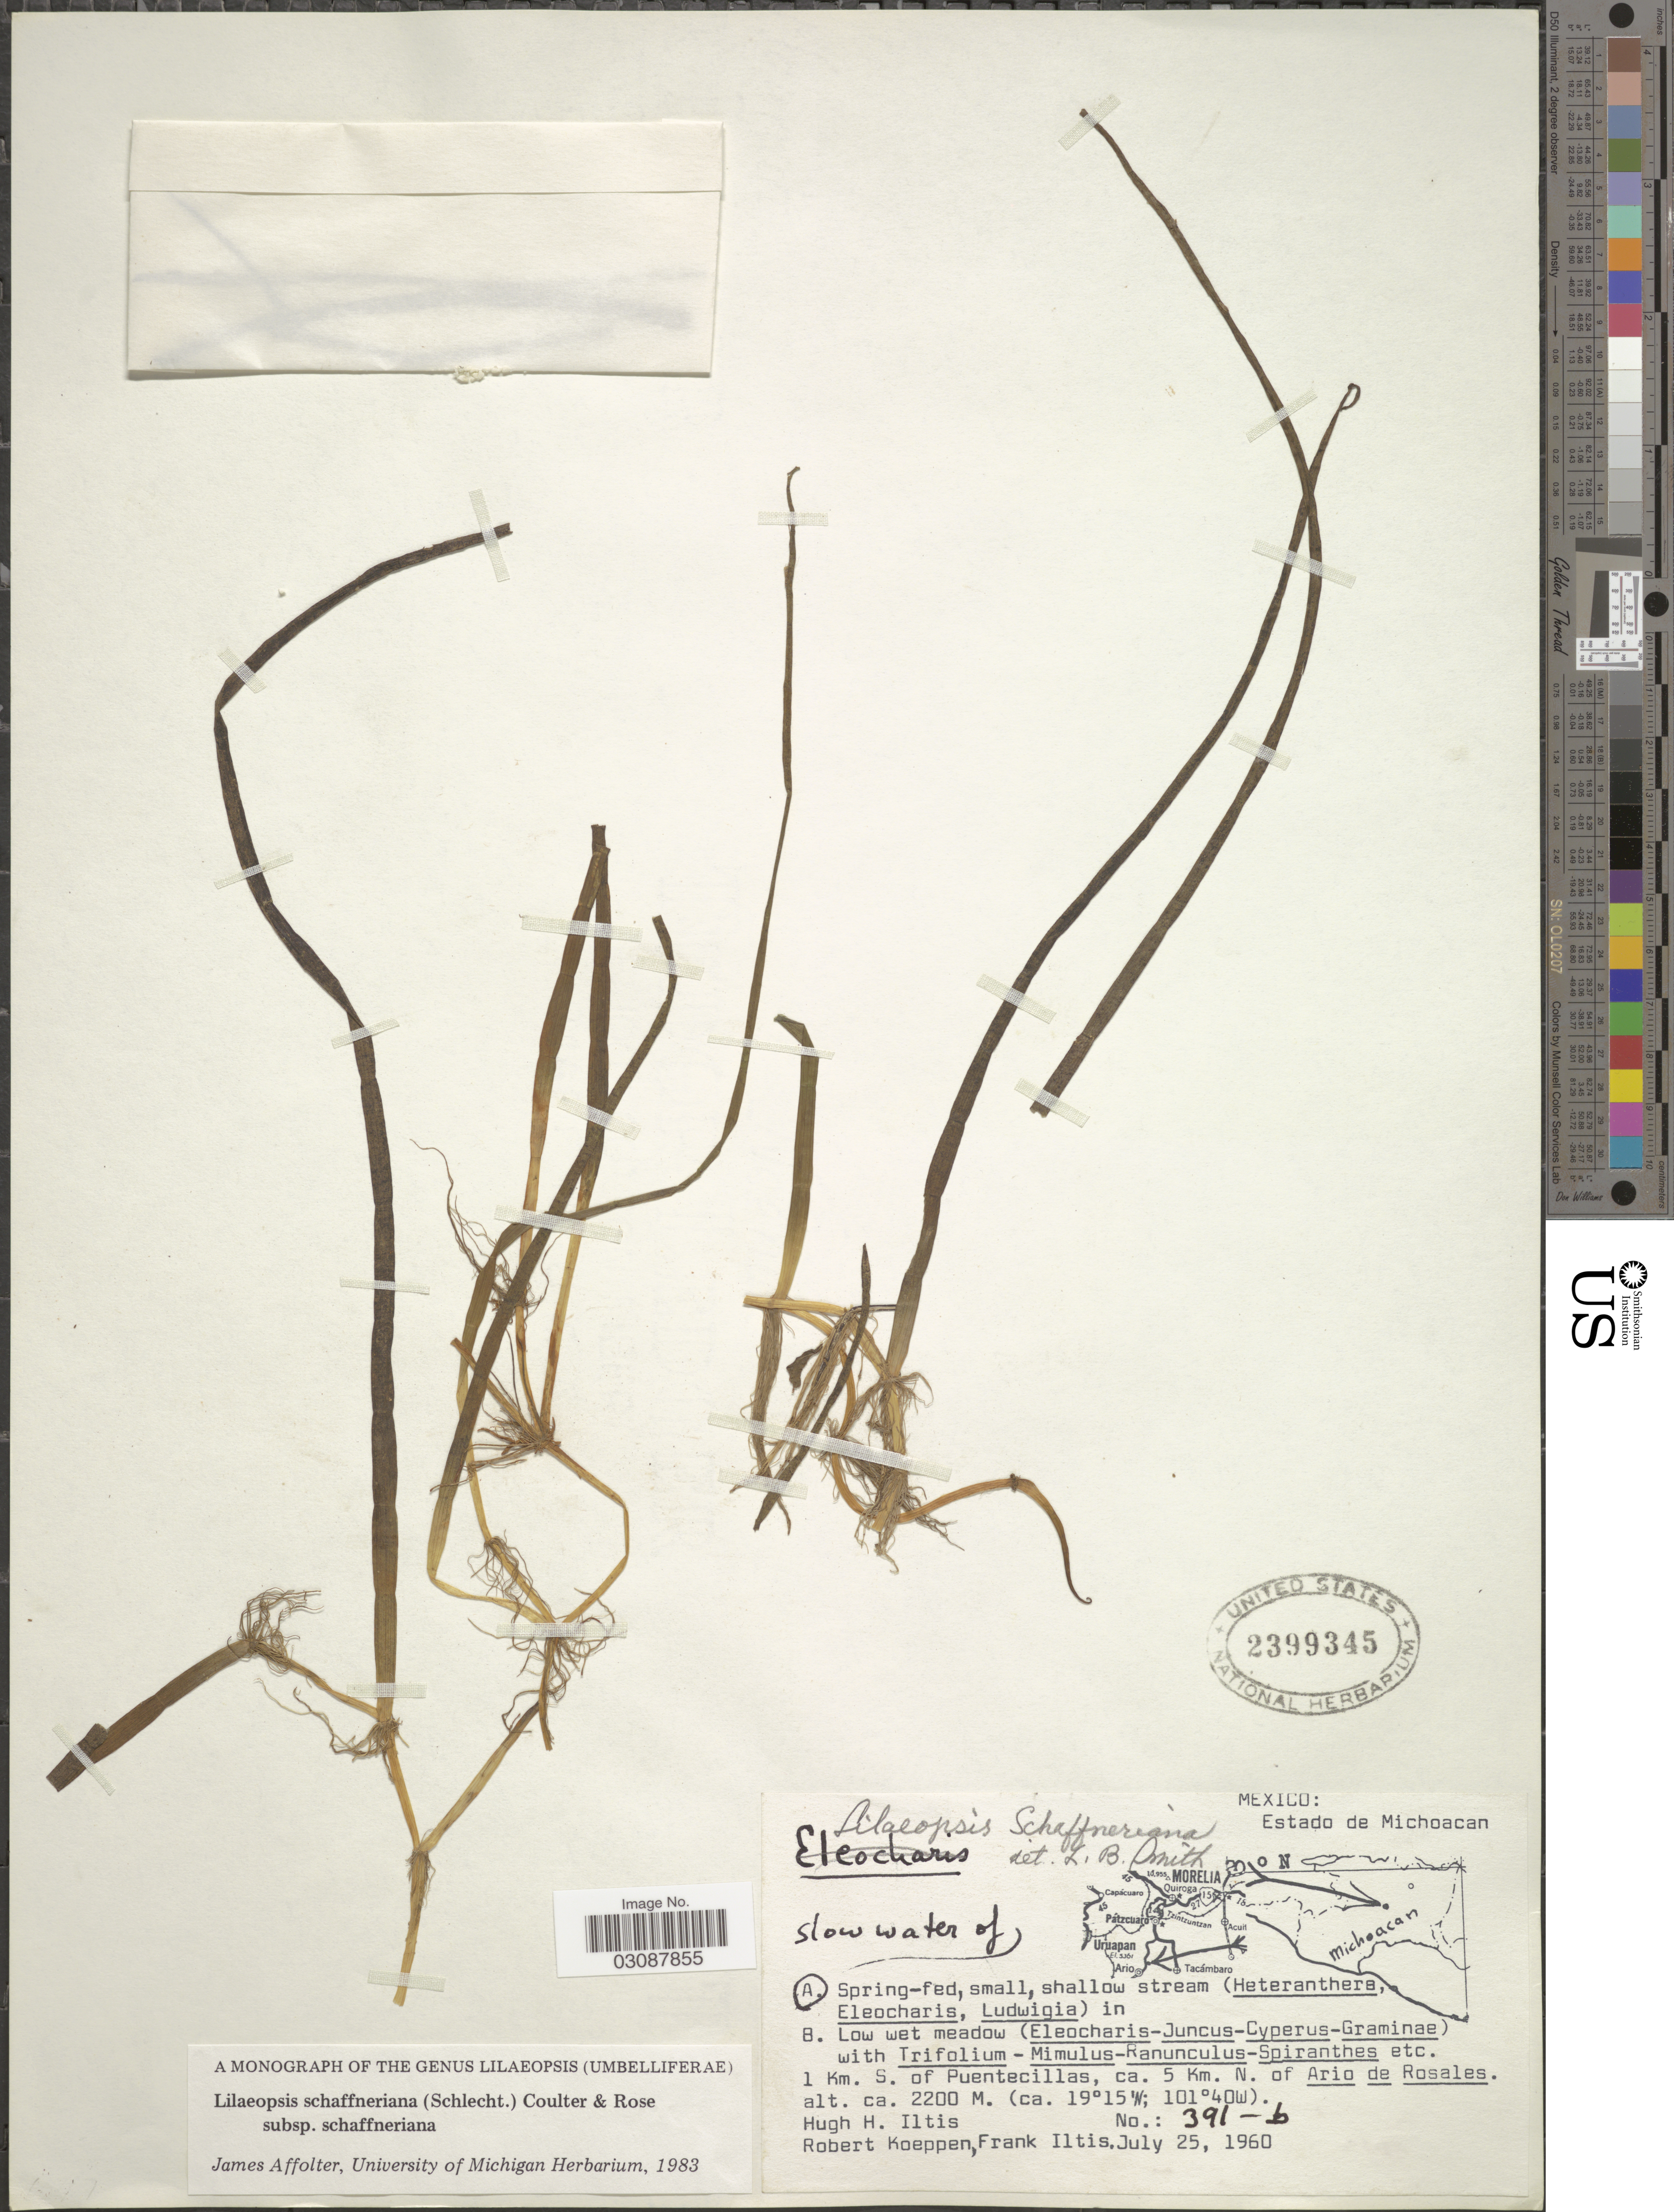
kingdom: Plantae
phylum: Tracheophyta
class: Magnoliopsida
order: Apiales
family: Apiaceae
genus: Lilaeopsis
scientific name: Lilaeopsis schaffneriana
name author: (Schltdl.) J.M. Coult. & Rose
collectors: H. Iltis, R. C. Koeppen & F. S. Iltis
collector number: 391-b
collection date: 1960-07-25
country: Mexico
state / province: Michoacán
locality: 1 Km. S. of Puentecillas, ca. 5 Km. N. of Ario de Rosales.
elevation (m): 2200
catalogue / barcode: US 2399345